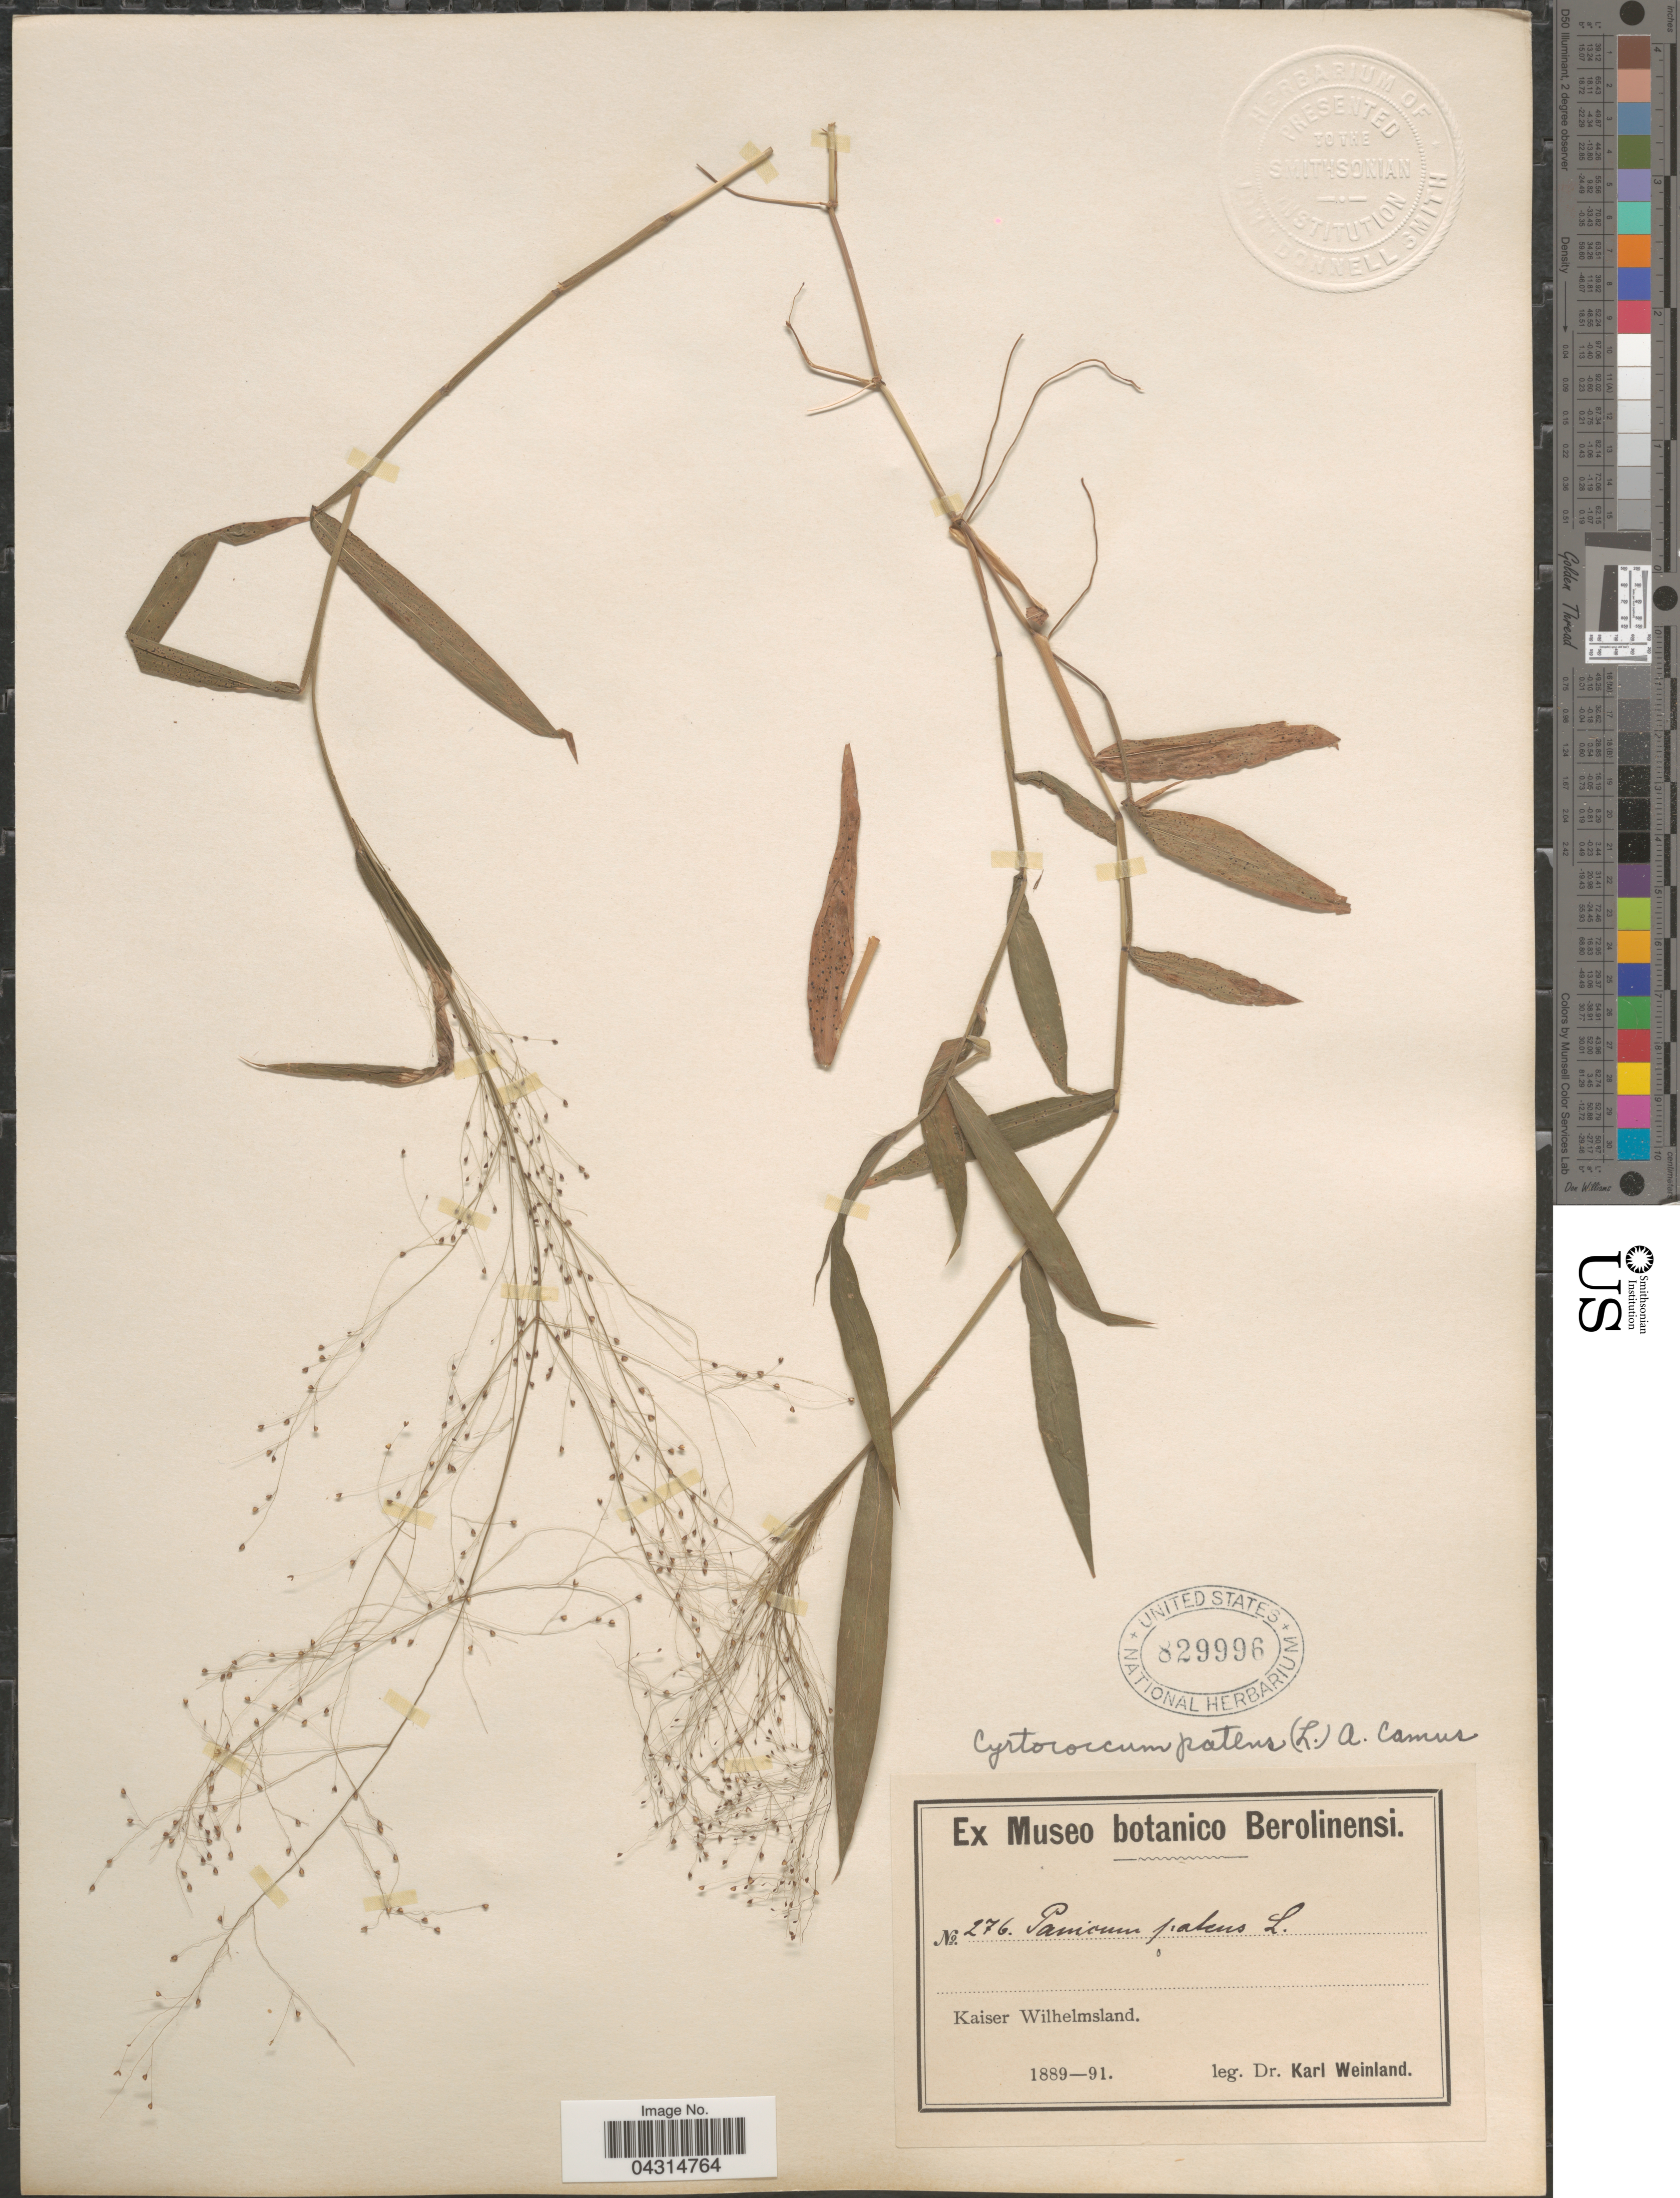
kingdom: Plantae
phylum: Tracheophyta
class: Liliopsida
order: Poales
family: Poaceae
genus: Cyrtococcum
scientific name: Cyrtococcum sp.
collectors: K. Weinland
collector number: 276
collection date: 1889/1891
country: Papua New Guinea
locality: Kaiser Wilhelmsland.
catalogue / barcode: US 829996